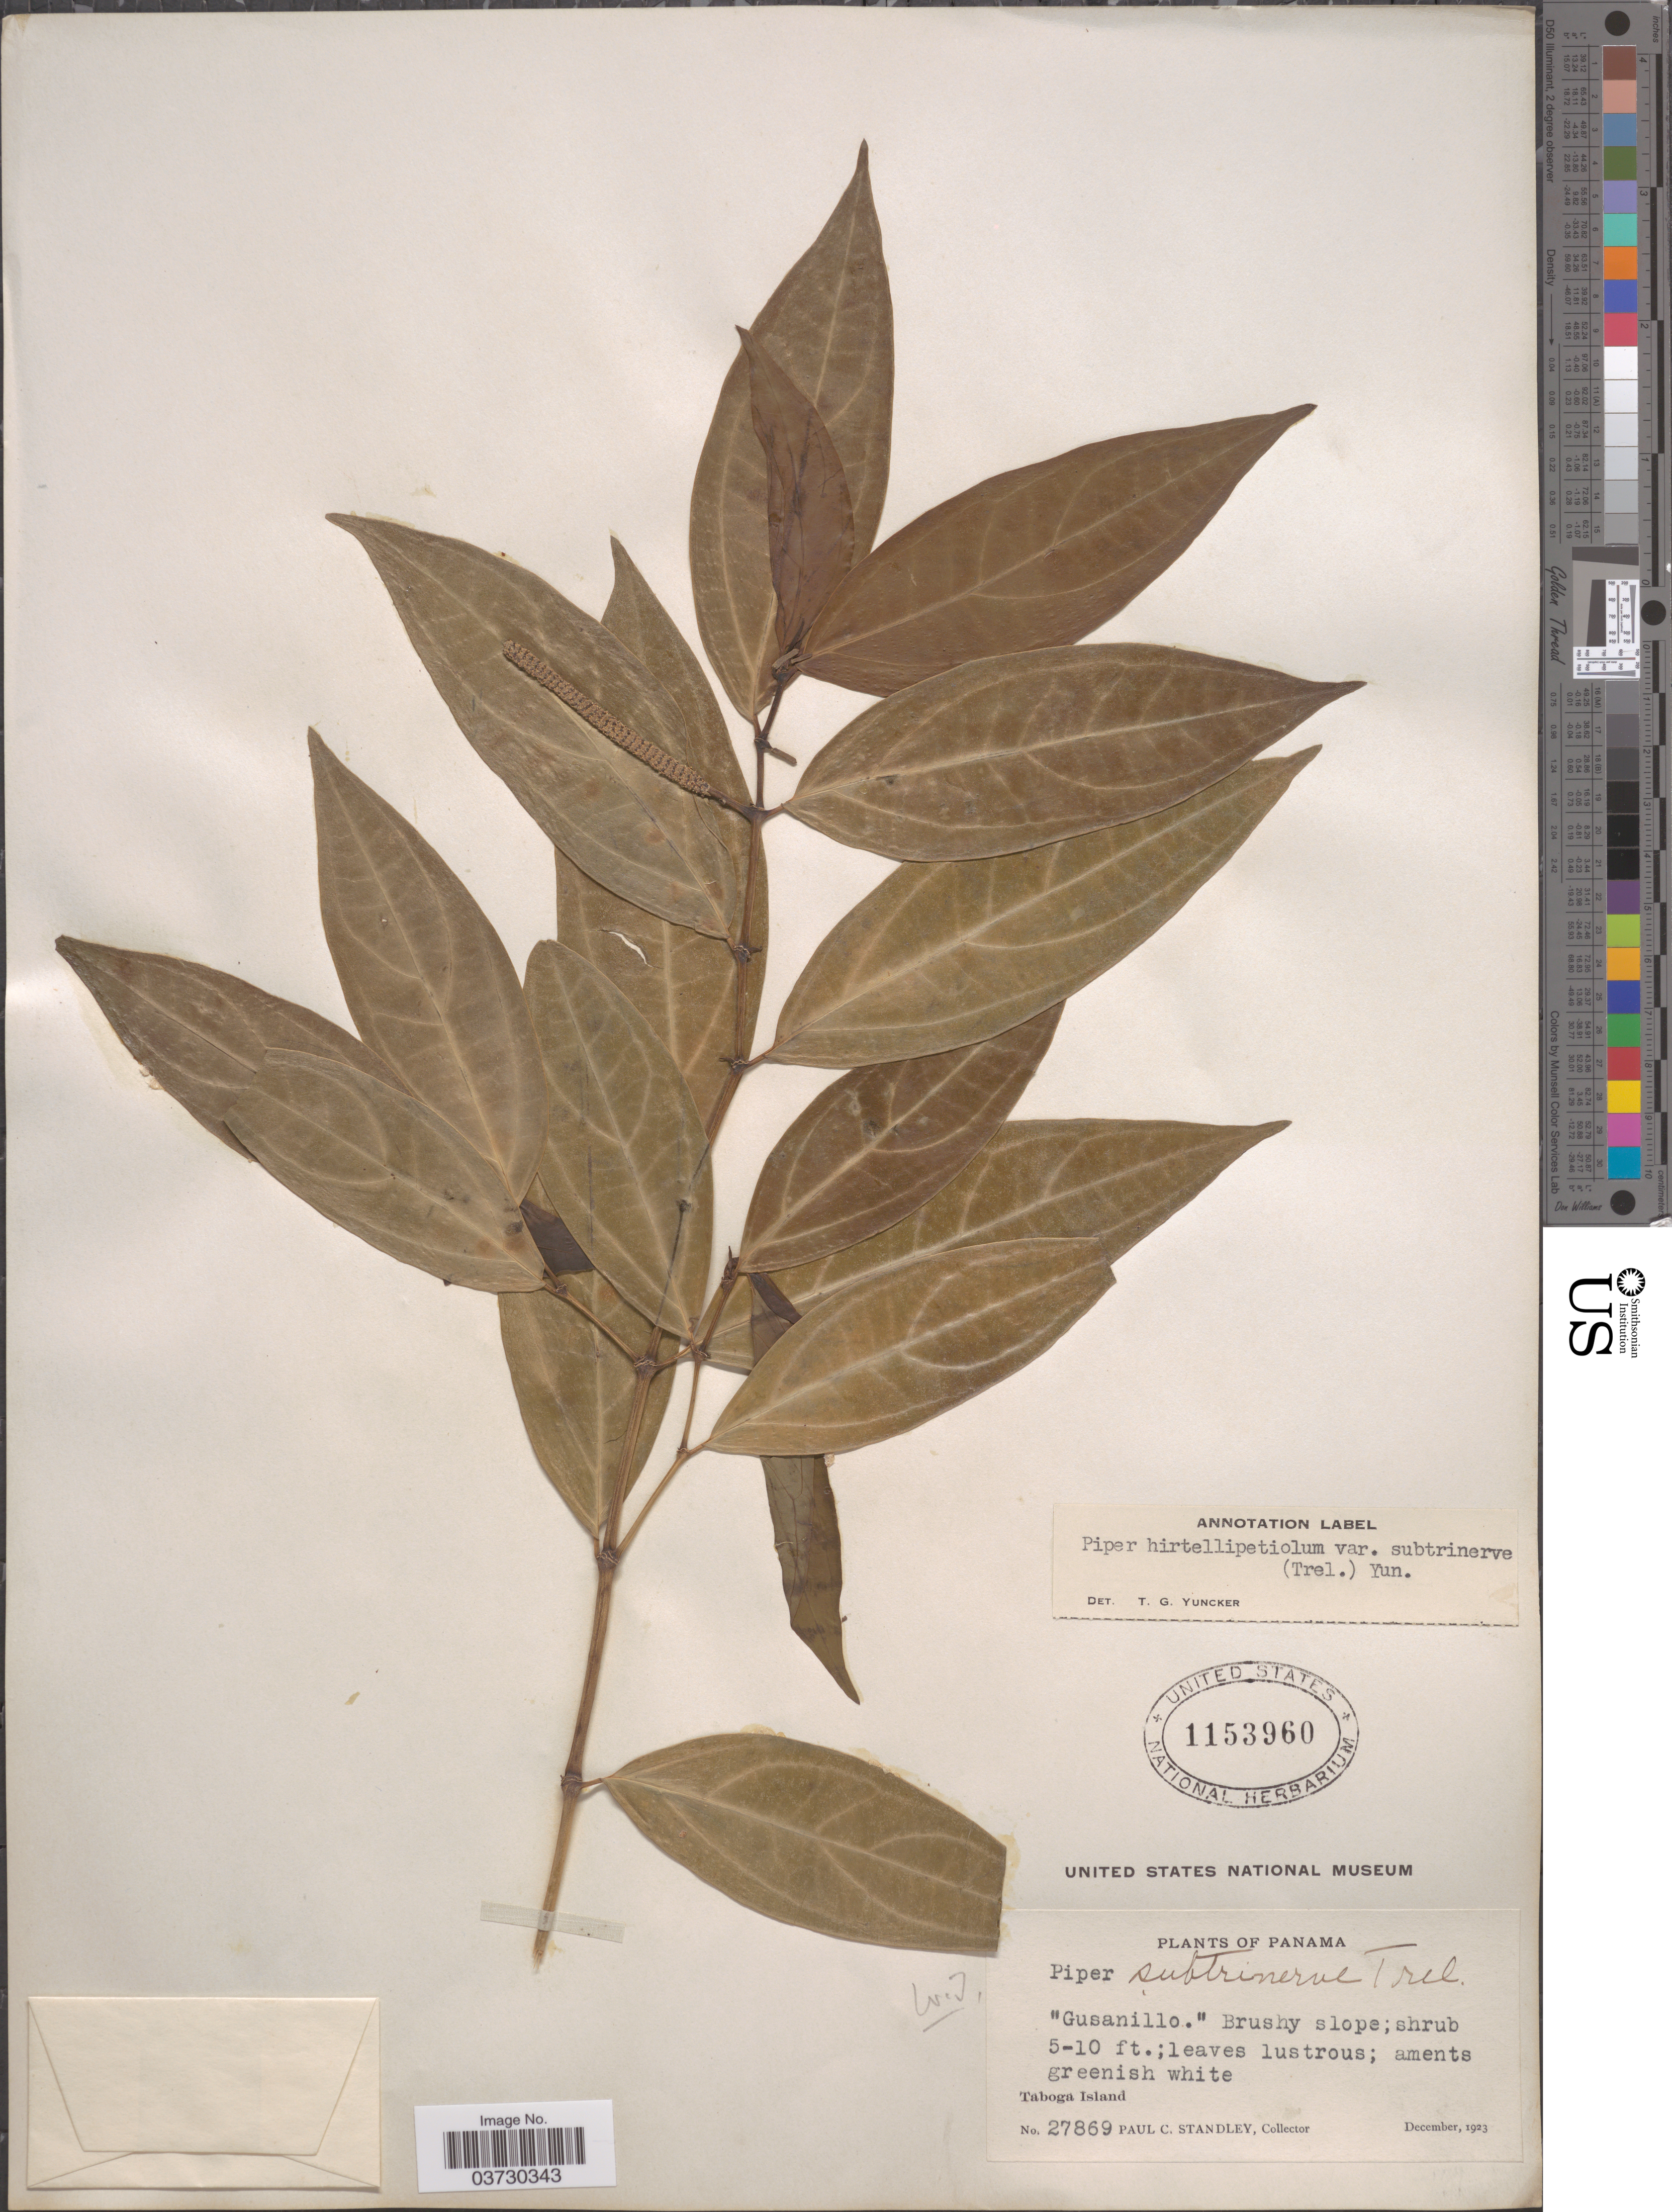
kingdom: Plantae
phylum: Tracheophyta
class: Magnoliopsida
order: Piperales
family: Piperaceae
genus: Piper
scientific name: Piper hirtellipetiolum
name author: C. DC.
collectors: P. C. Standley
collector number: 27869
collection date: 1923-12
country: Panama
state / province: Panamá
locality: Taboga Island.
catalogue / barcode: US 1153960